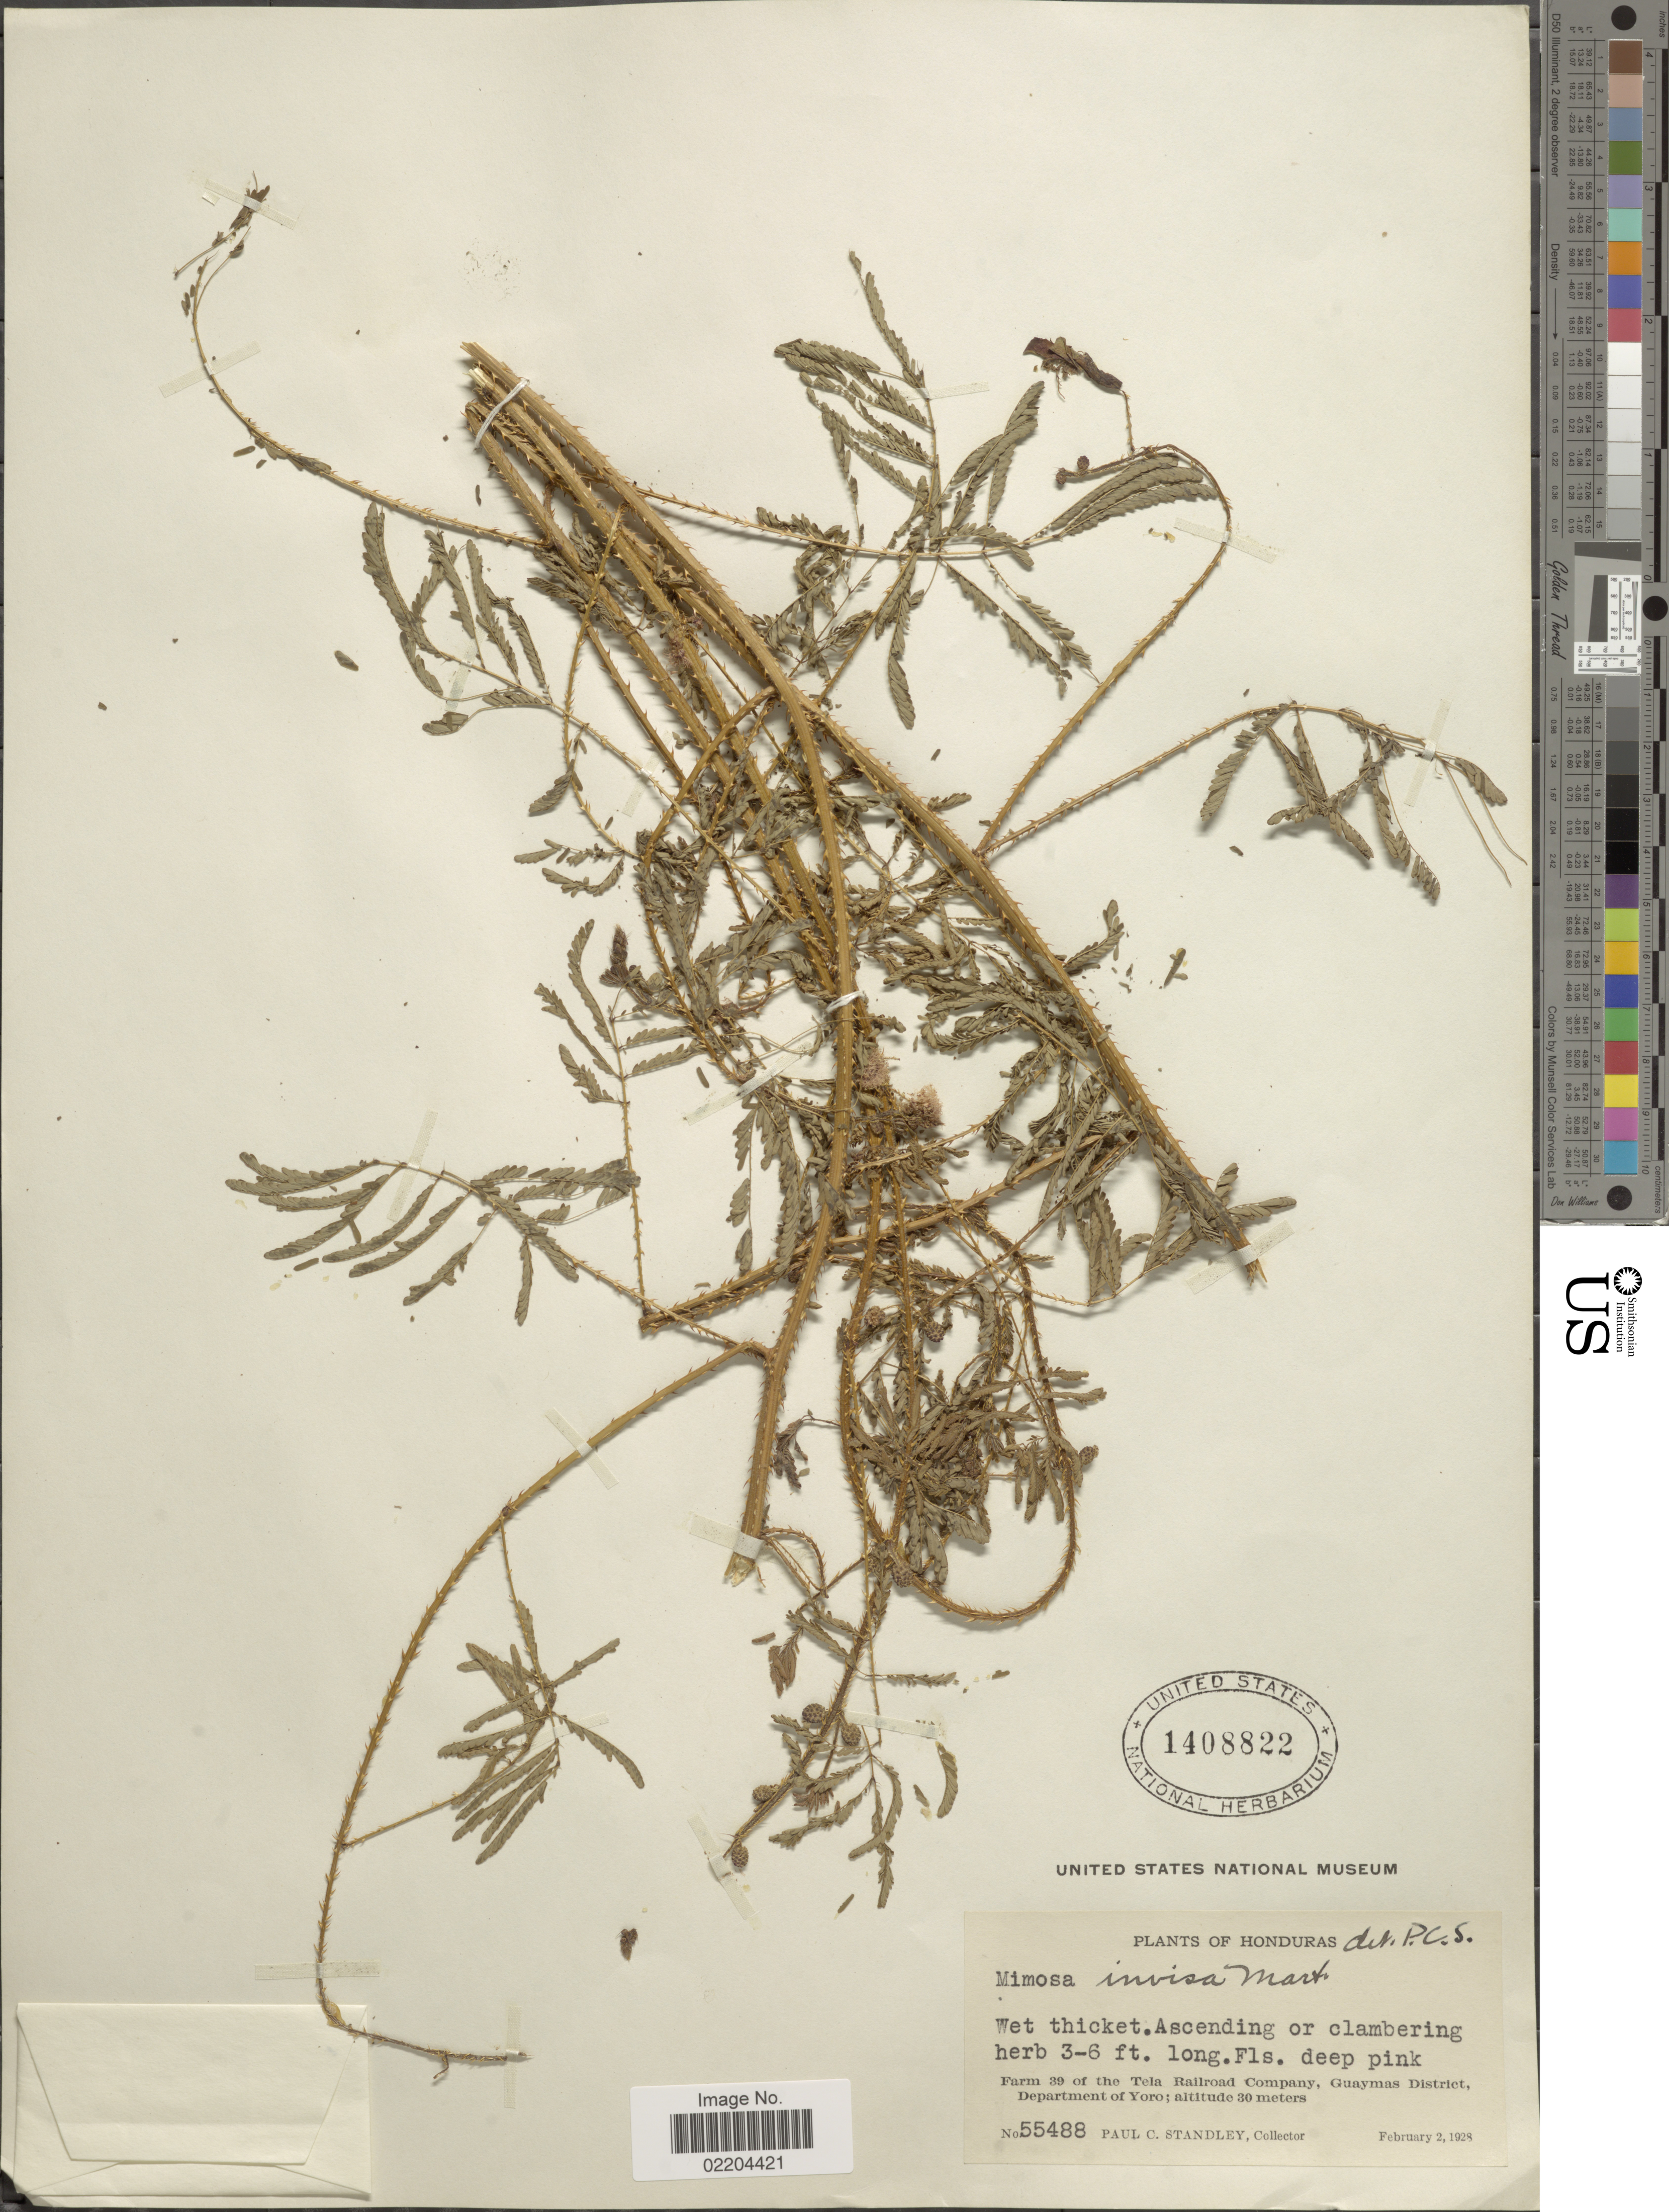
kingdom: Plantae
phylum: Tracheophyta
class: Magnoliopsida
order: Fabales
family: Fabaceae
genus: Mimosa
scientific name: Mimosa invisa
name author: Mart. ex Colla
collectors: P. C. Standley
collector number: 55488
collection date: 1928-02-02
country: Honduras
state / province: Yoro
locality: Farm 39 of theTela Railroad Company, Guaymas District, Department of Yoro.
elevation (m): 30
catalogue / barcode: US 1408822